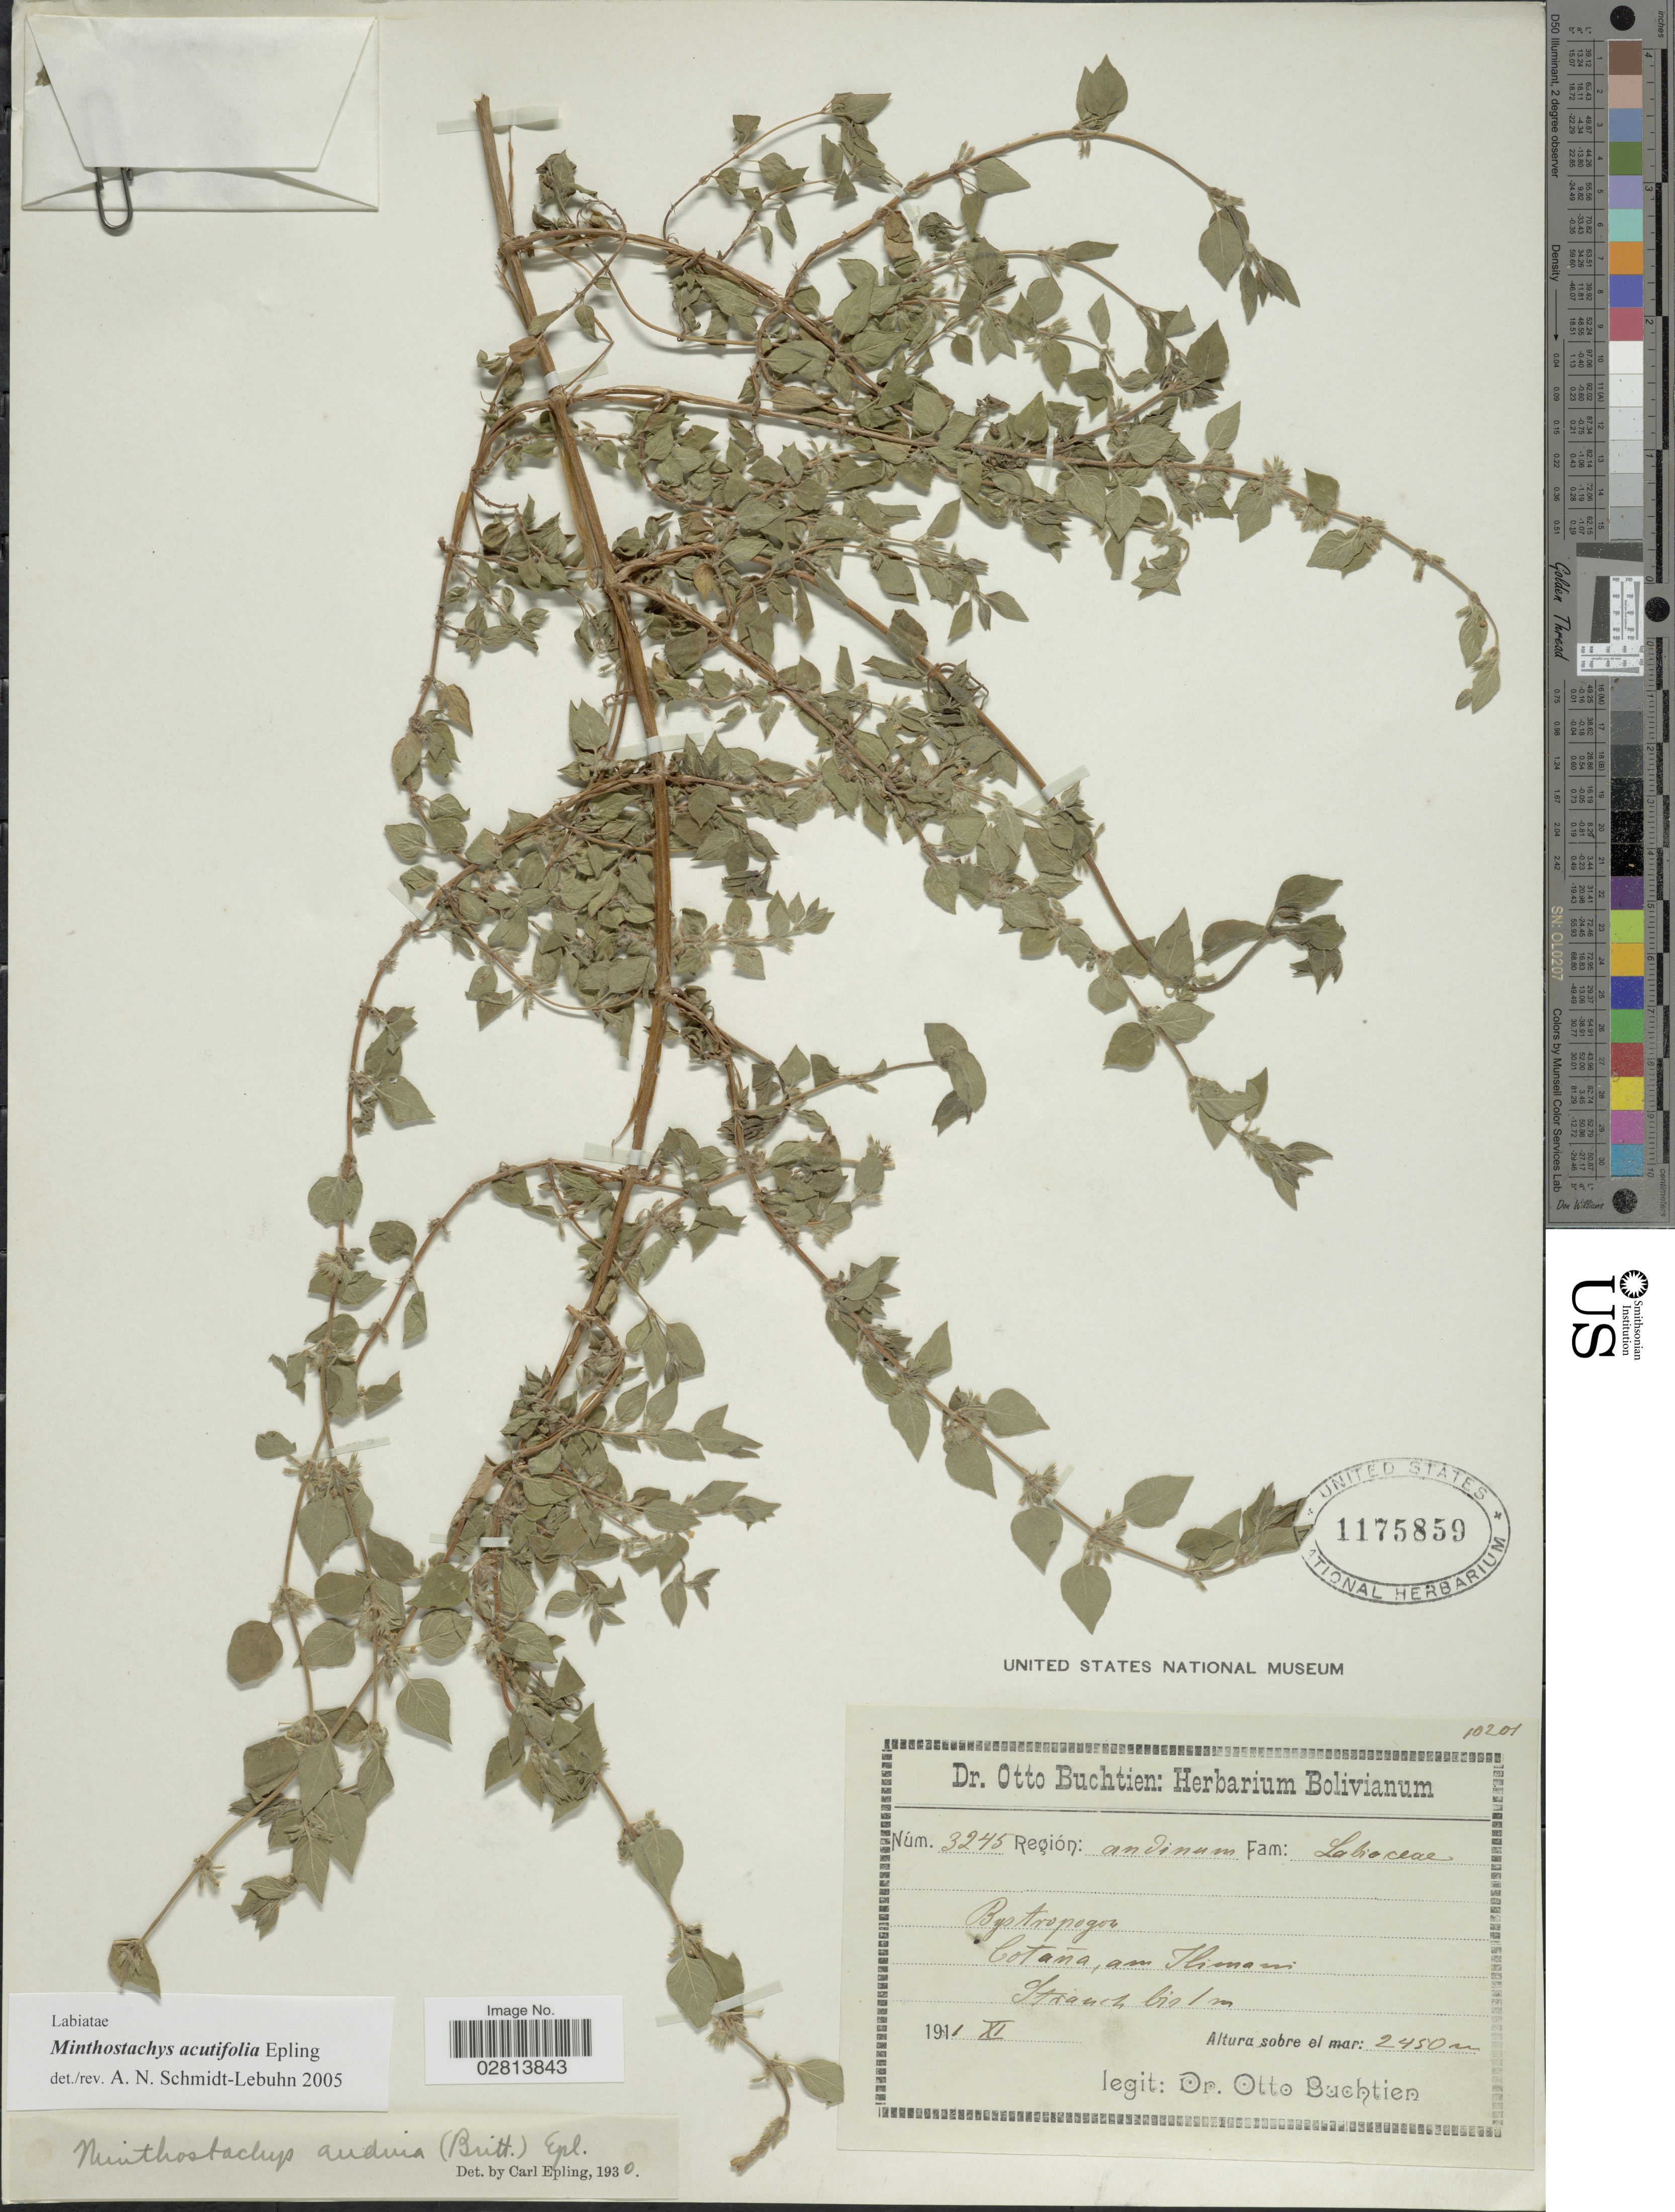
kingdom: Plantae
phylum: Tracheophyta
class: Magnoliopsida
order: Lamiales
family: Lamiaceae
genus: Minthostachys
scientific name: Minthostachys acutifolia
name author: Epling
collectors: O. Buchtien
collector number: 3245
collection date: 1911-11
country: Bolivia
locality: Cotaña, am Illimani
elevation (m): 2450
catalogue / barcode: US 1175859